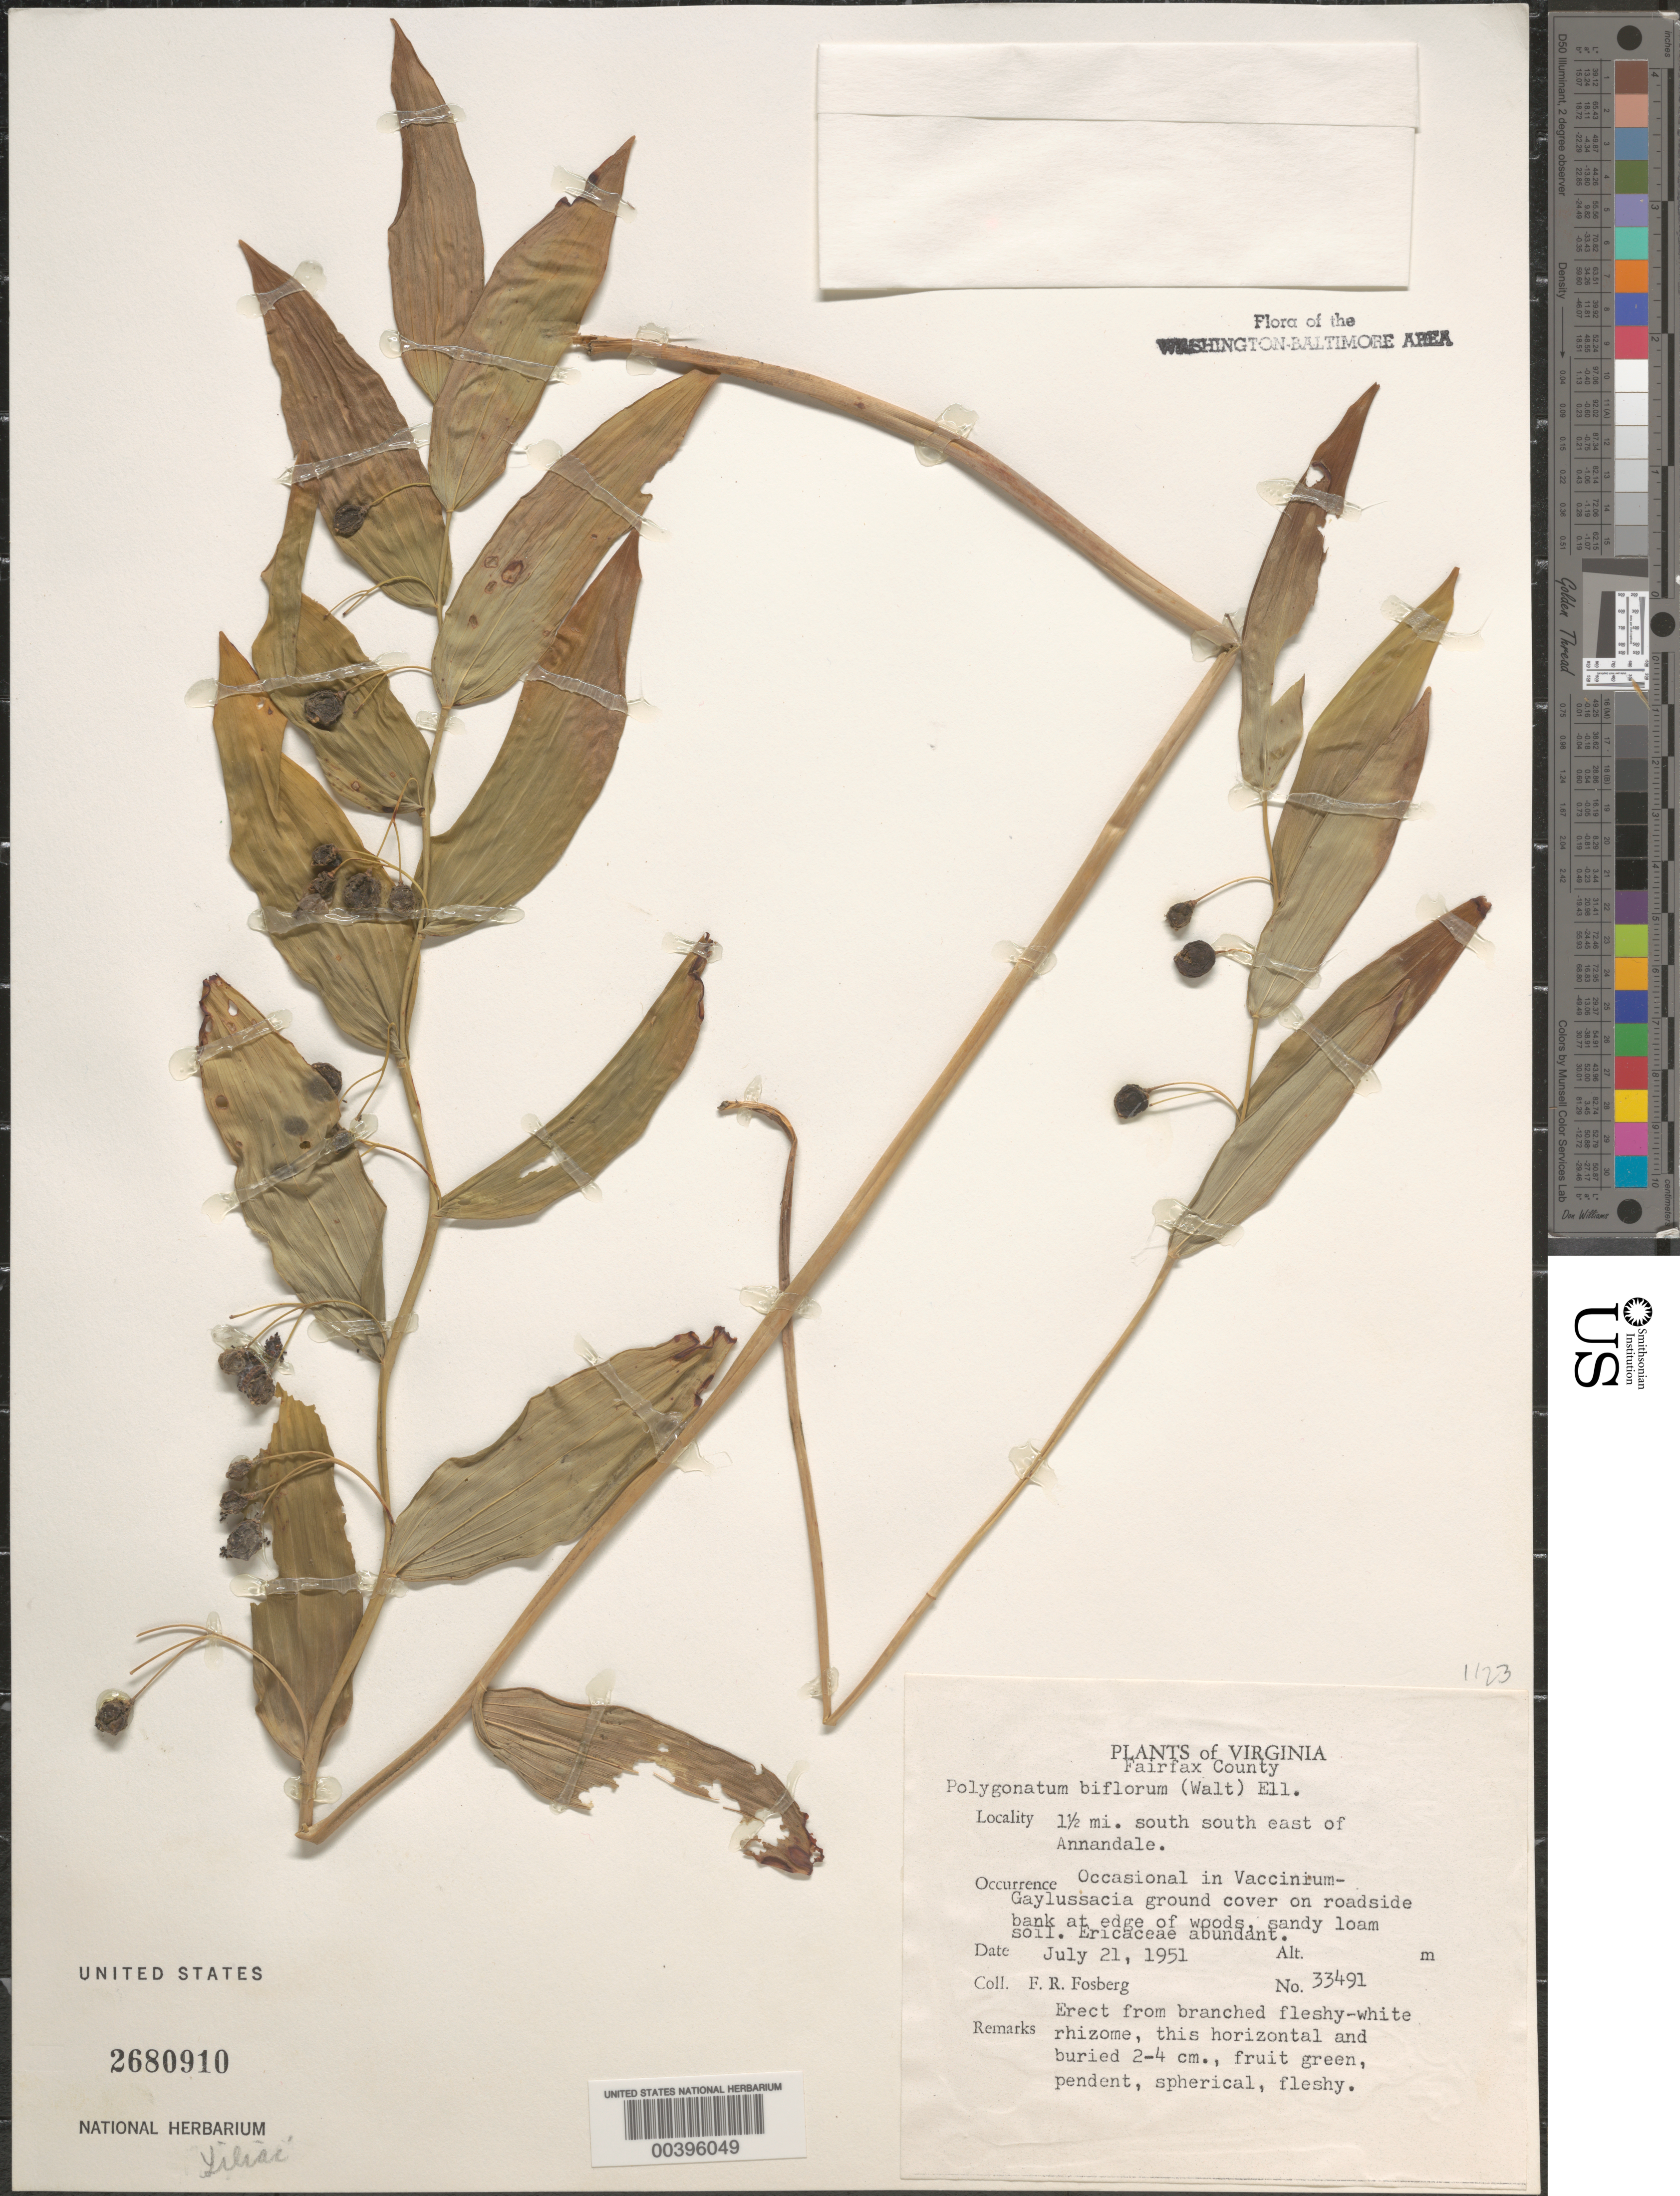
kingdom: Plantae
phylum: Tracheophyta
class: Liliopsida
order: Asparagales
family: Asparagaceae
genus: Polygonatum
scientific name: Polygonatum biflorum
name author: (Walter) Elliott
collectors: F. R. Fosberg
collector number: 33491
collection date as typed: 21 Jul 1951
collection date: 1951-07-21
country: United States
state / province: Virginia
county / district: Fairfax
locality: Southeast of Annandale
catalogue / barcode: US 2680910